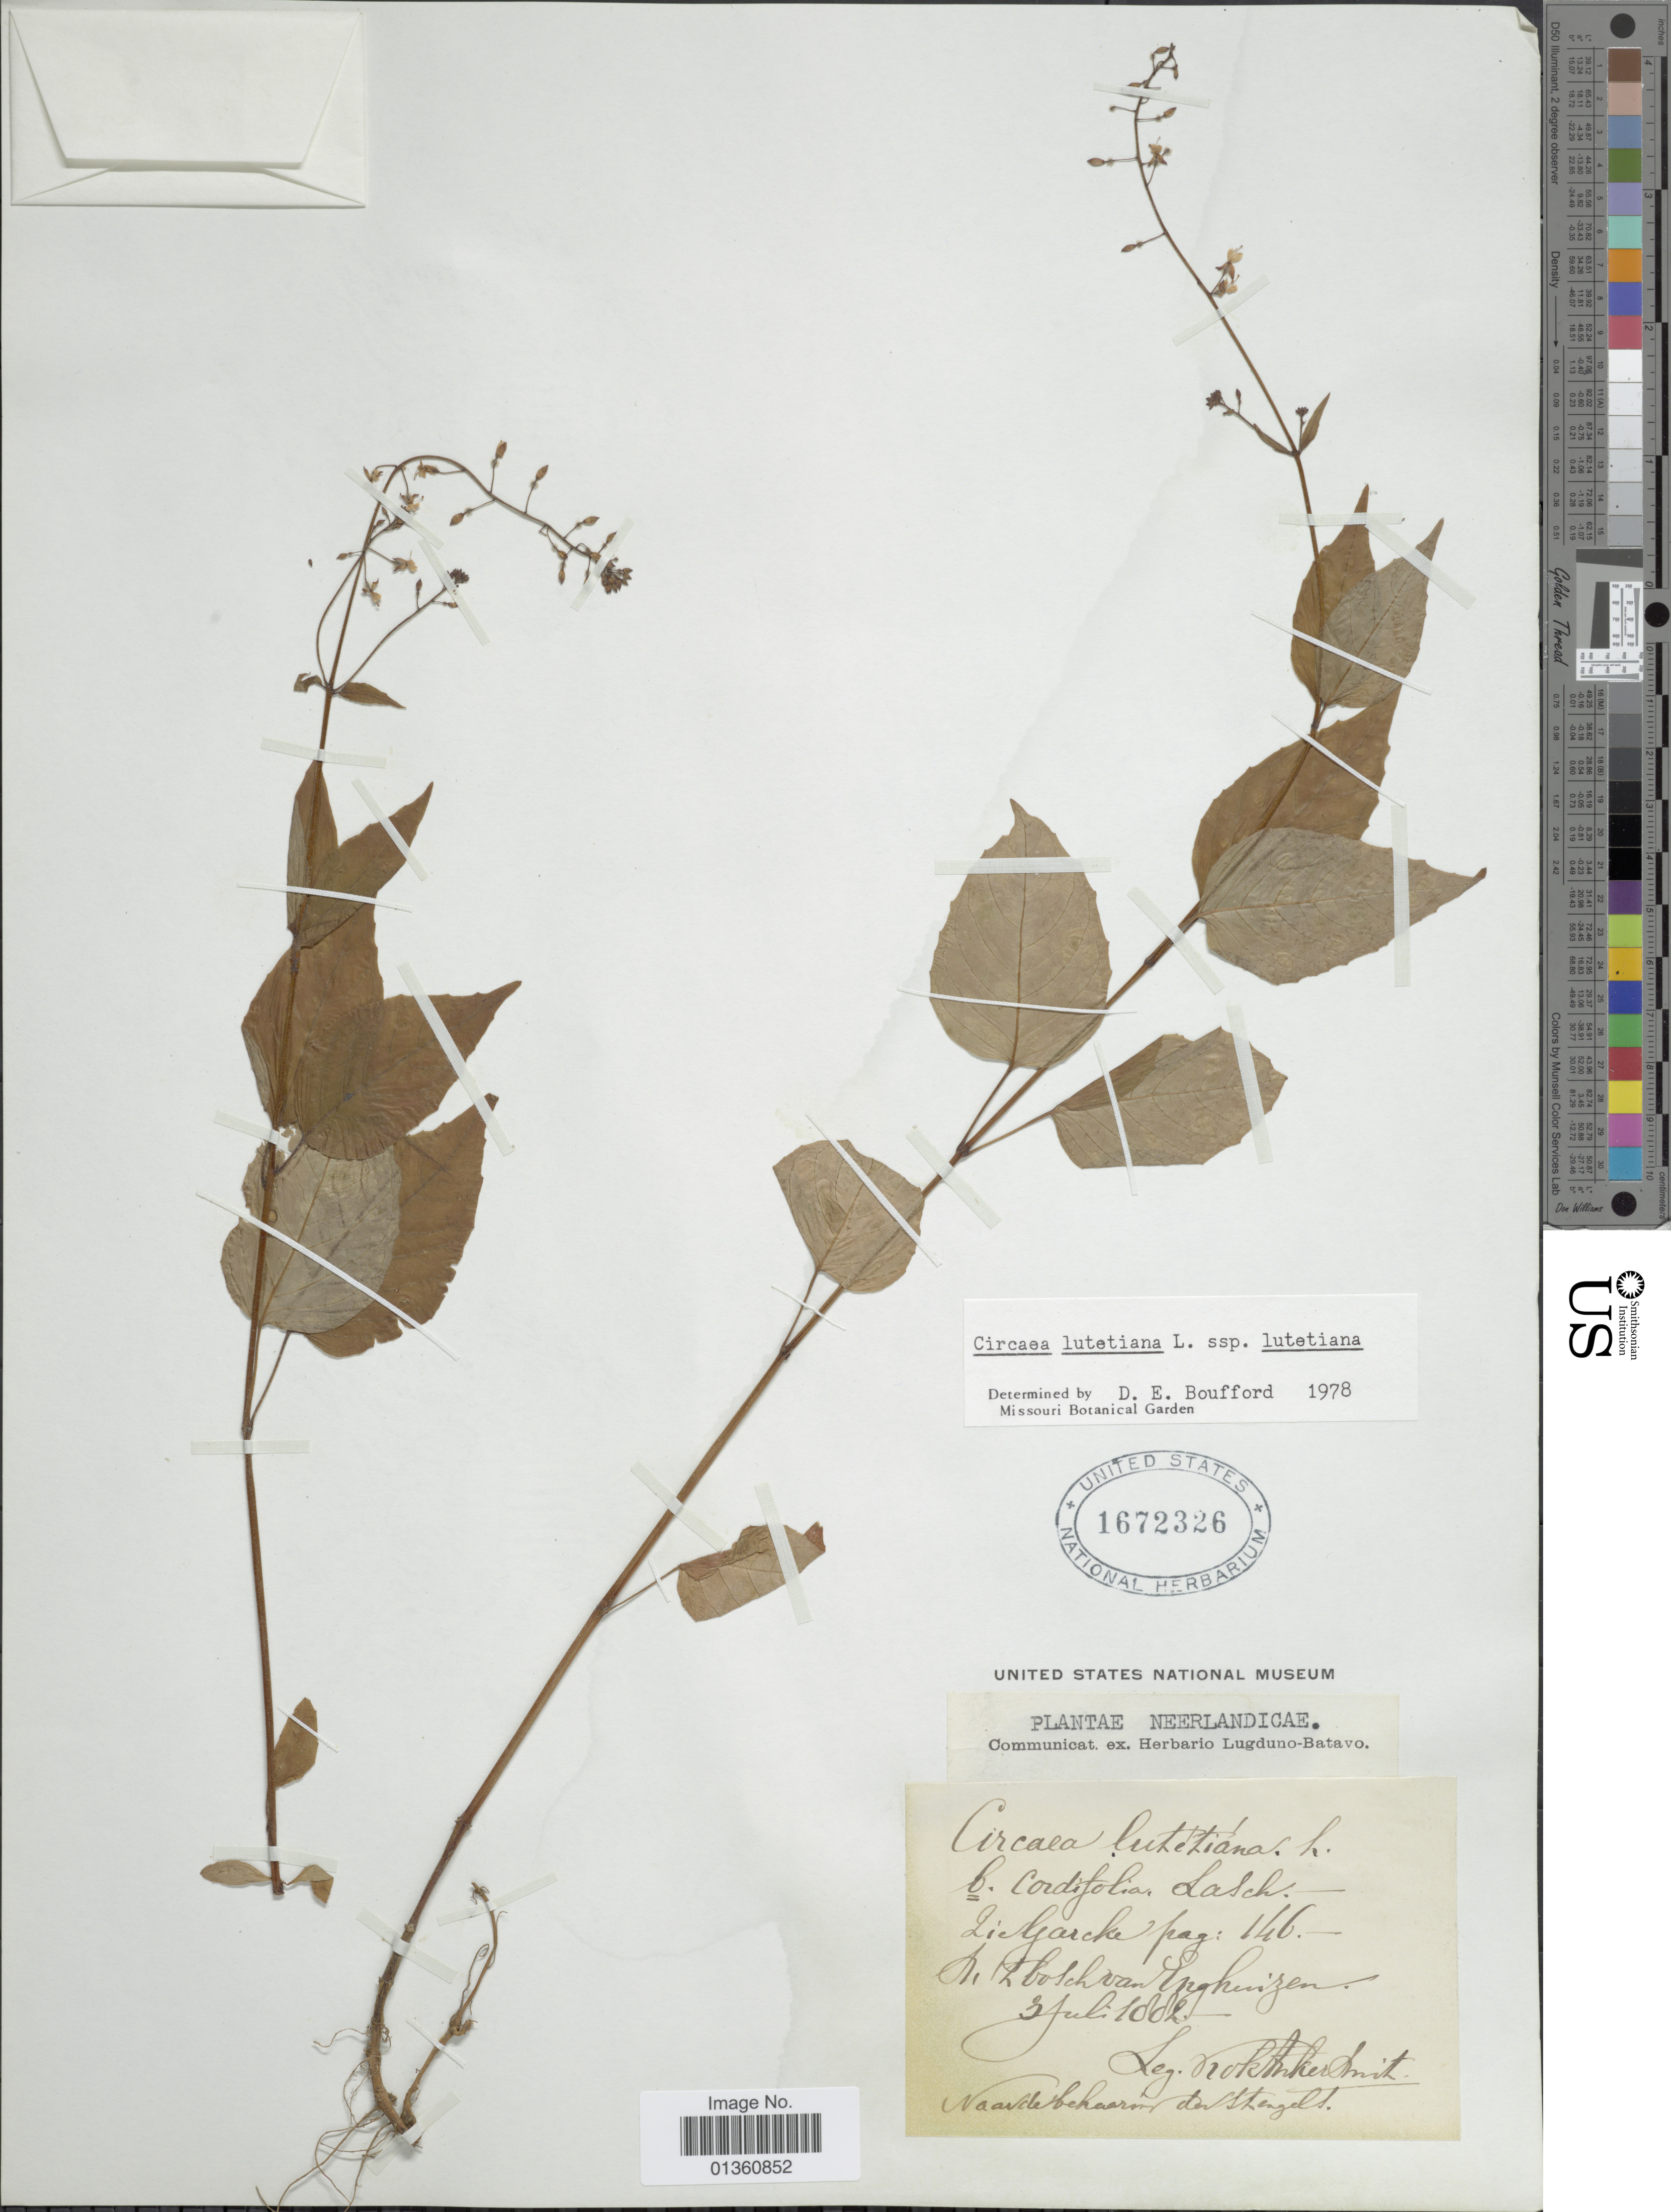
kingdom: Plantae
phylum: Tracheophyta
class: Magnoliopsida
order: Myrtales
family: Onagraceae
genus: Circaea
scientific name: Circaea lutetiana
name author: L.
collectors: K. Ankersmit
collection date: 1882-07-03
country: Netherlands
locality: Enghuizen.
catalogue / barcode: US 1672326